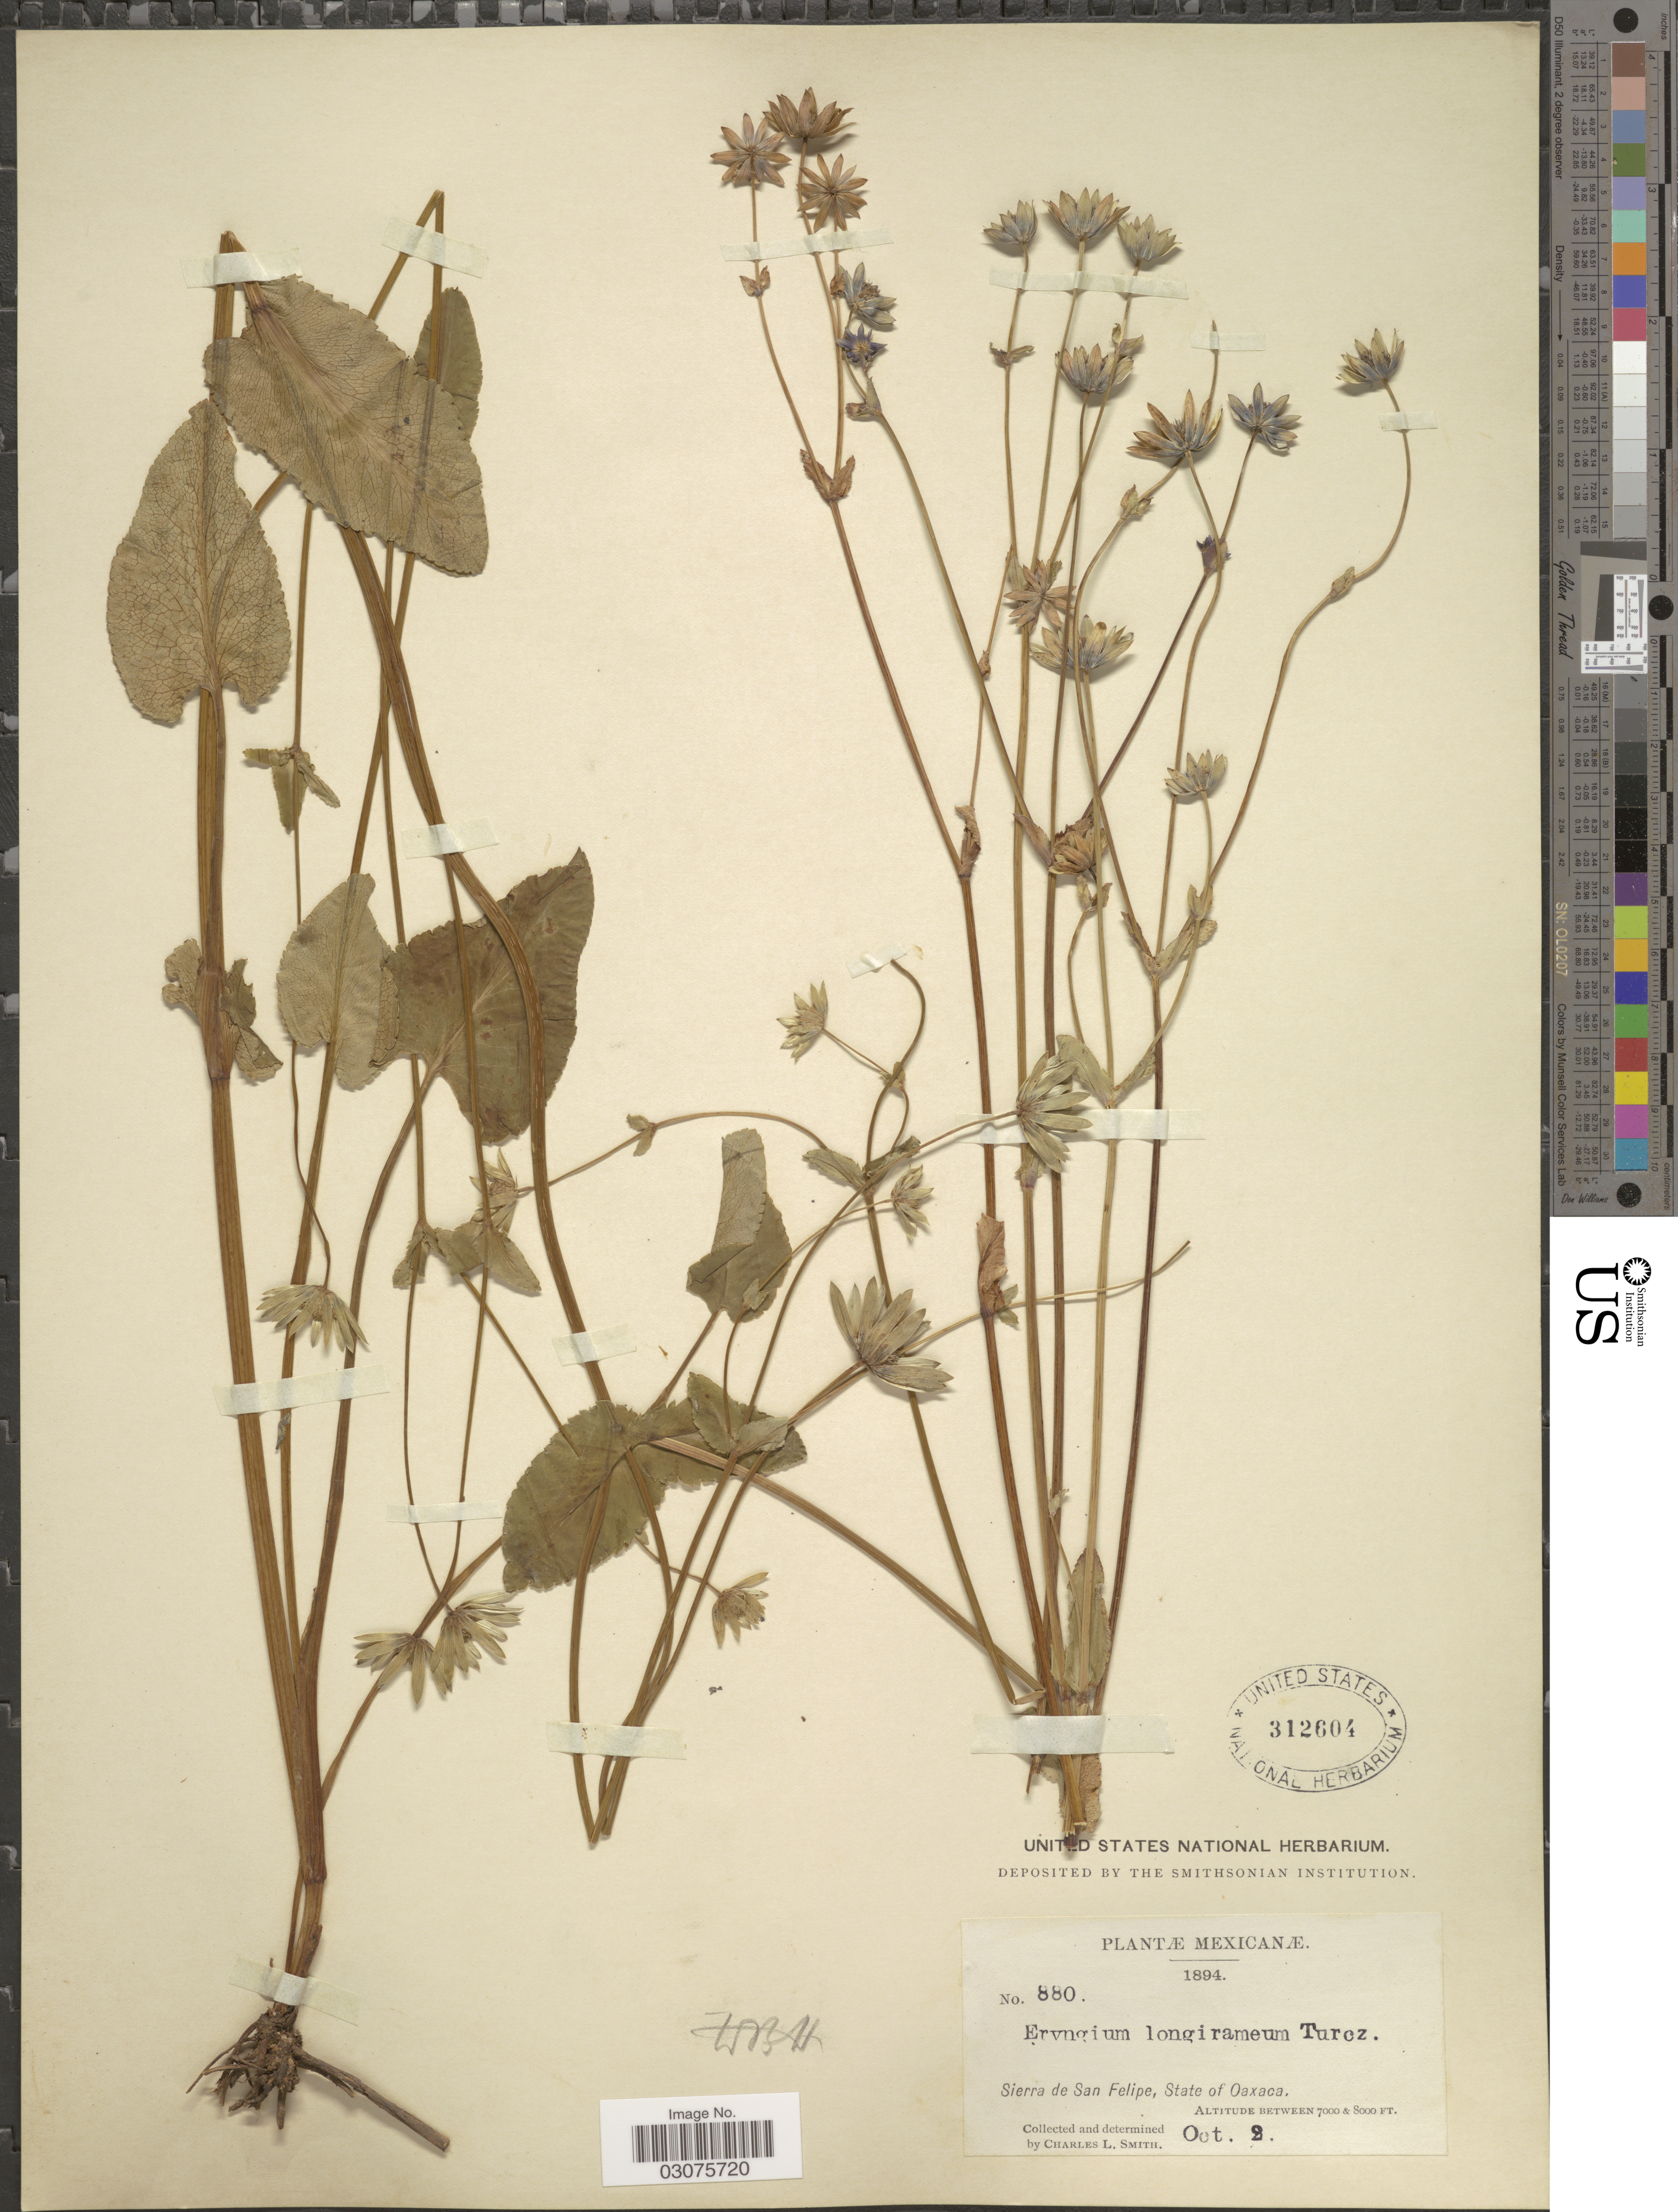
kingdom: Plantae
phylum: Tracheophyta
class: Magnoliopsida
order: Apiales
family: Apiaceae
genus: Eryngium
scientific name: Eryngium gracile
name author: F. Delaroche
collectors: C. L. Smith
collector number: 880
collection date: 1894-10-02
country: Mexico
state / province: Oaxaca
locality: Sierra de San Felipe.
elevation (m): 2134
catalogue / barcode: US 312604